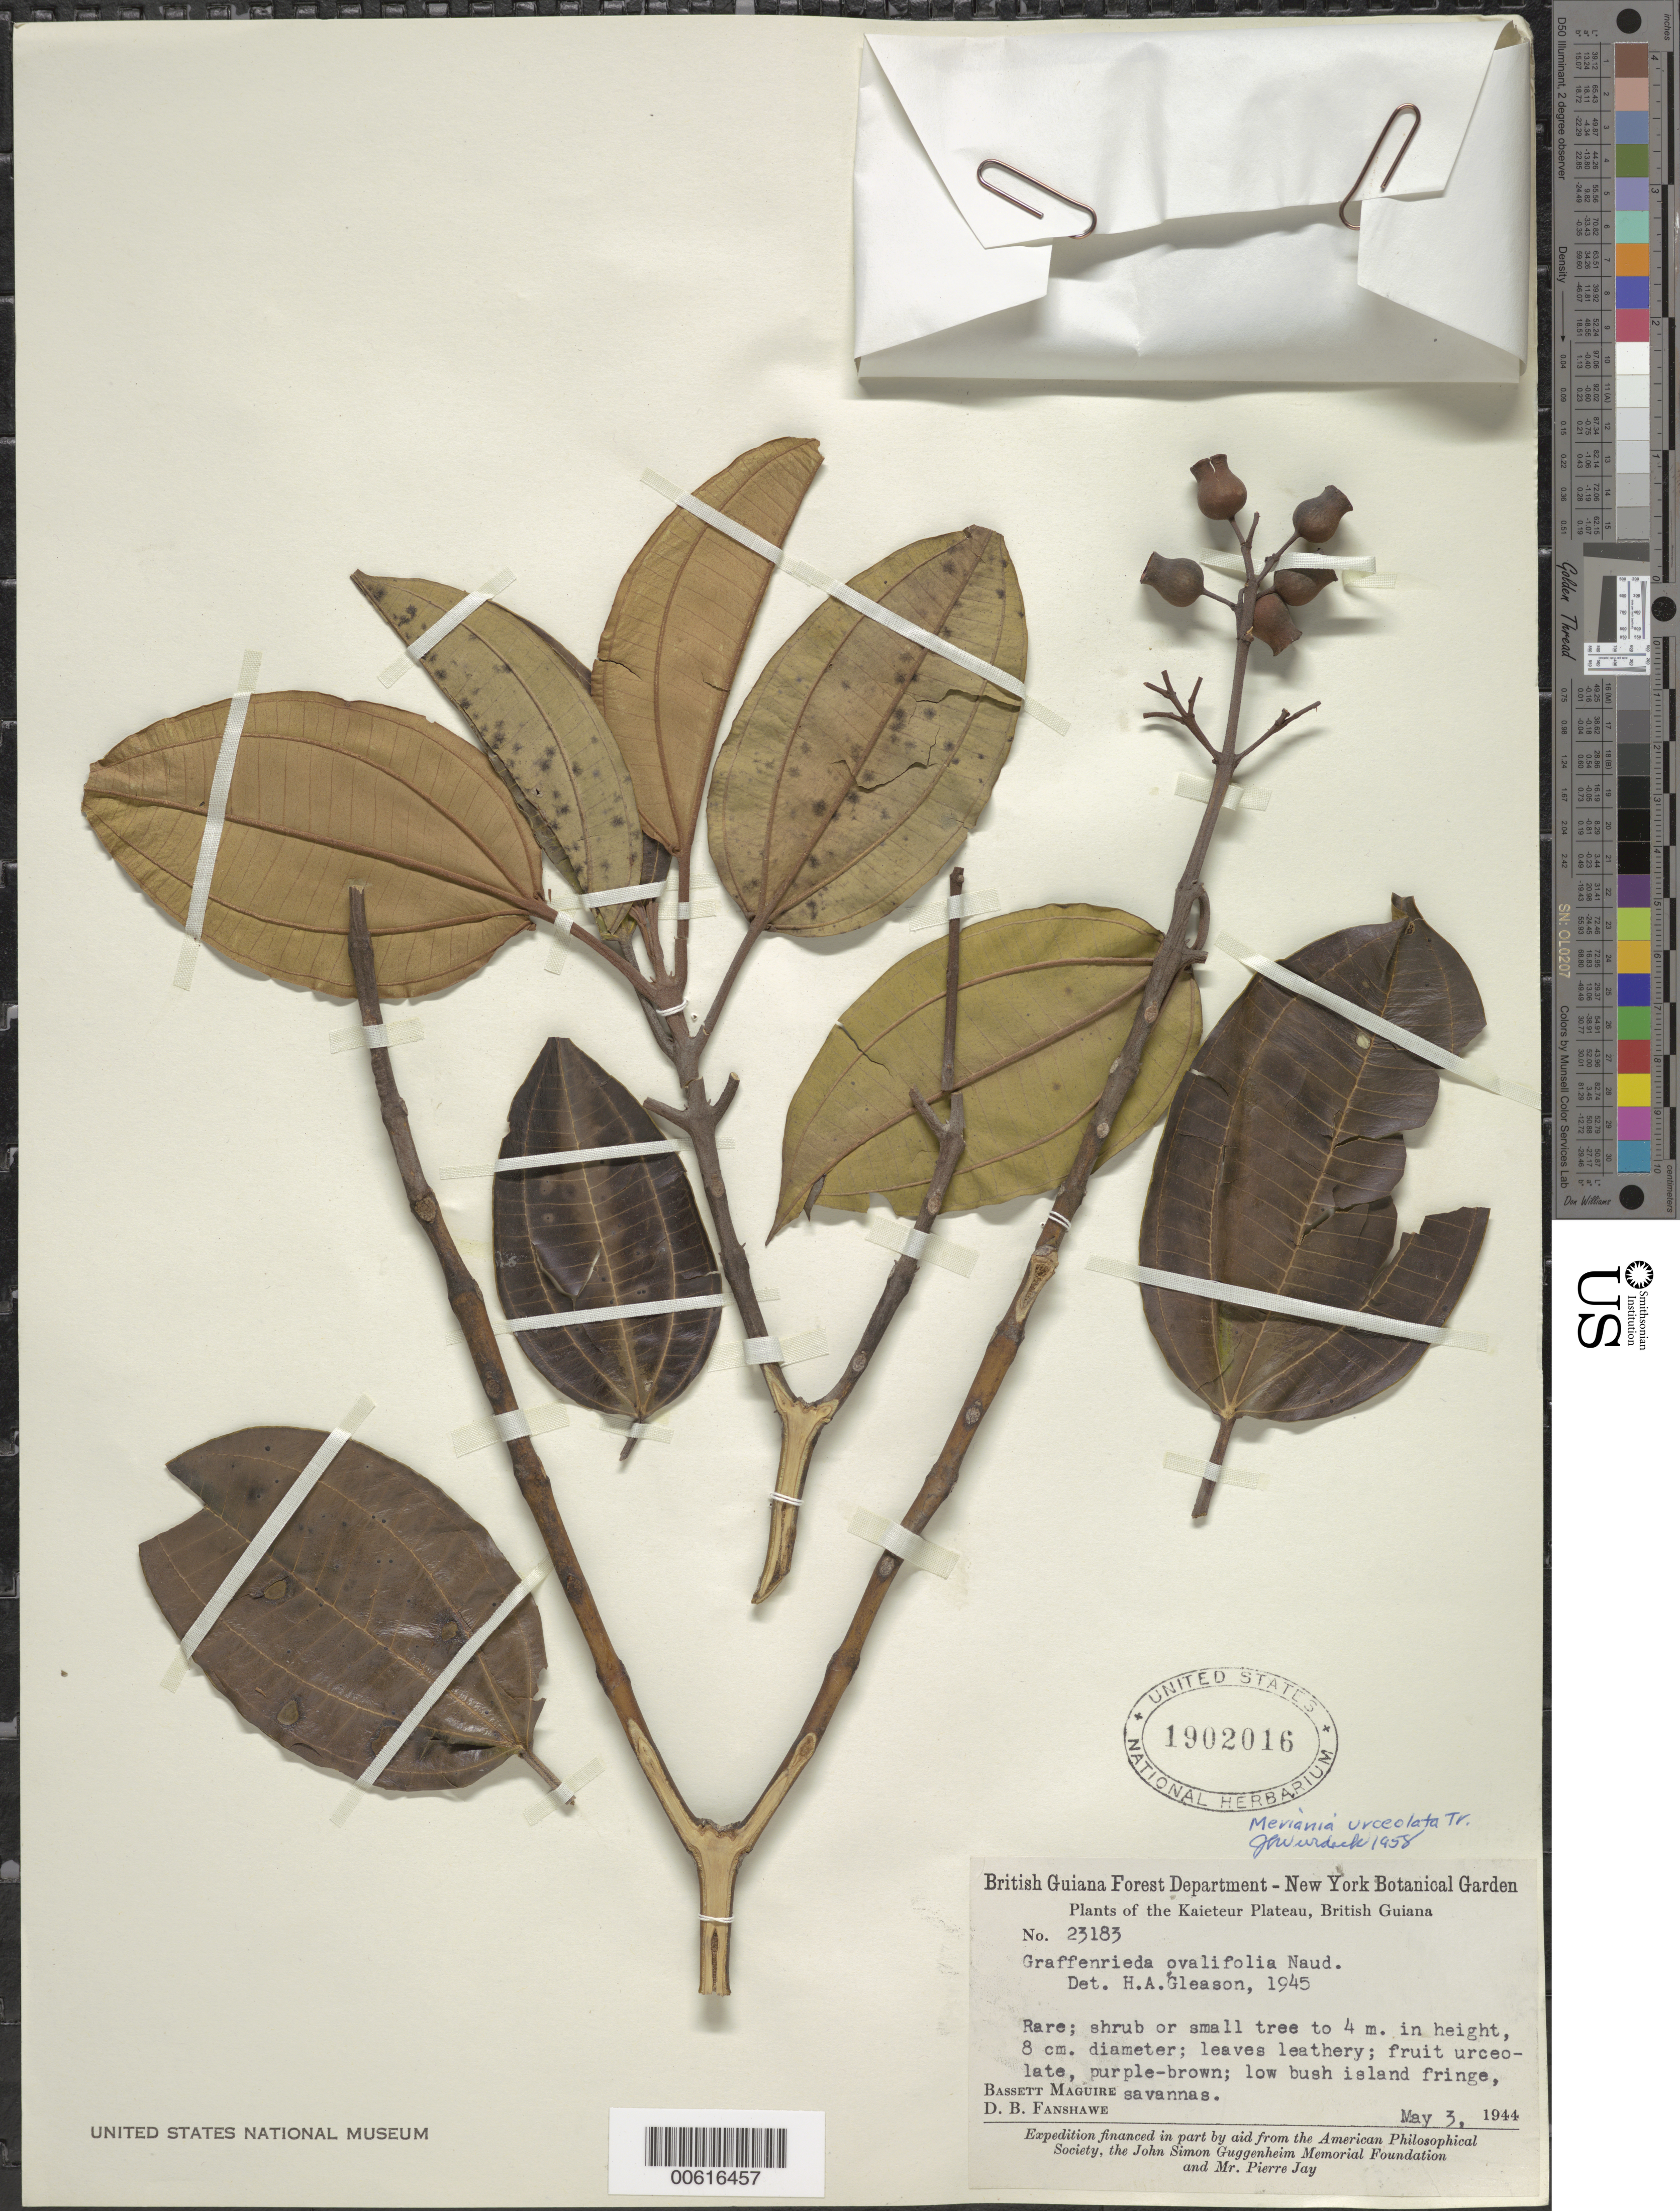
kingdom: Plantae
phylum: Tracheophyta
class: Magnoliopsida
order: Myrtales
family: Melastomataceae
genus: Meriania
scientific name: Meriania urceolata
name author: Triana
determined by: Wurdack, John J., (US), US (UNITED STATES)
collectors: B. Maguire & D. B. Fanshawe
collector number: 23183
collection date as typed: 3-May-44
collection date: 1944-05-03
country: Guyana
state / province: Potaro-Siparuni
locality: Kaieteur Plateau, Potaro River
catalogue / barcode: US 1902016